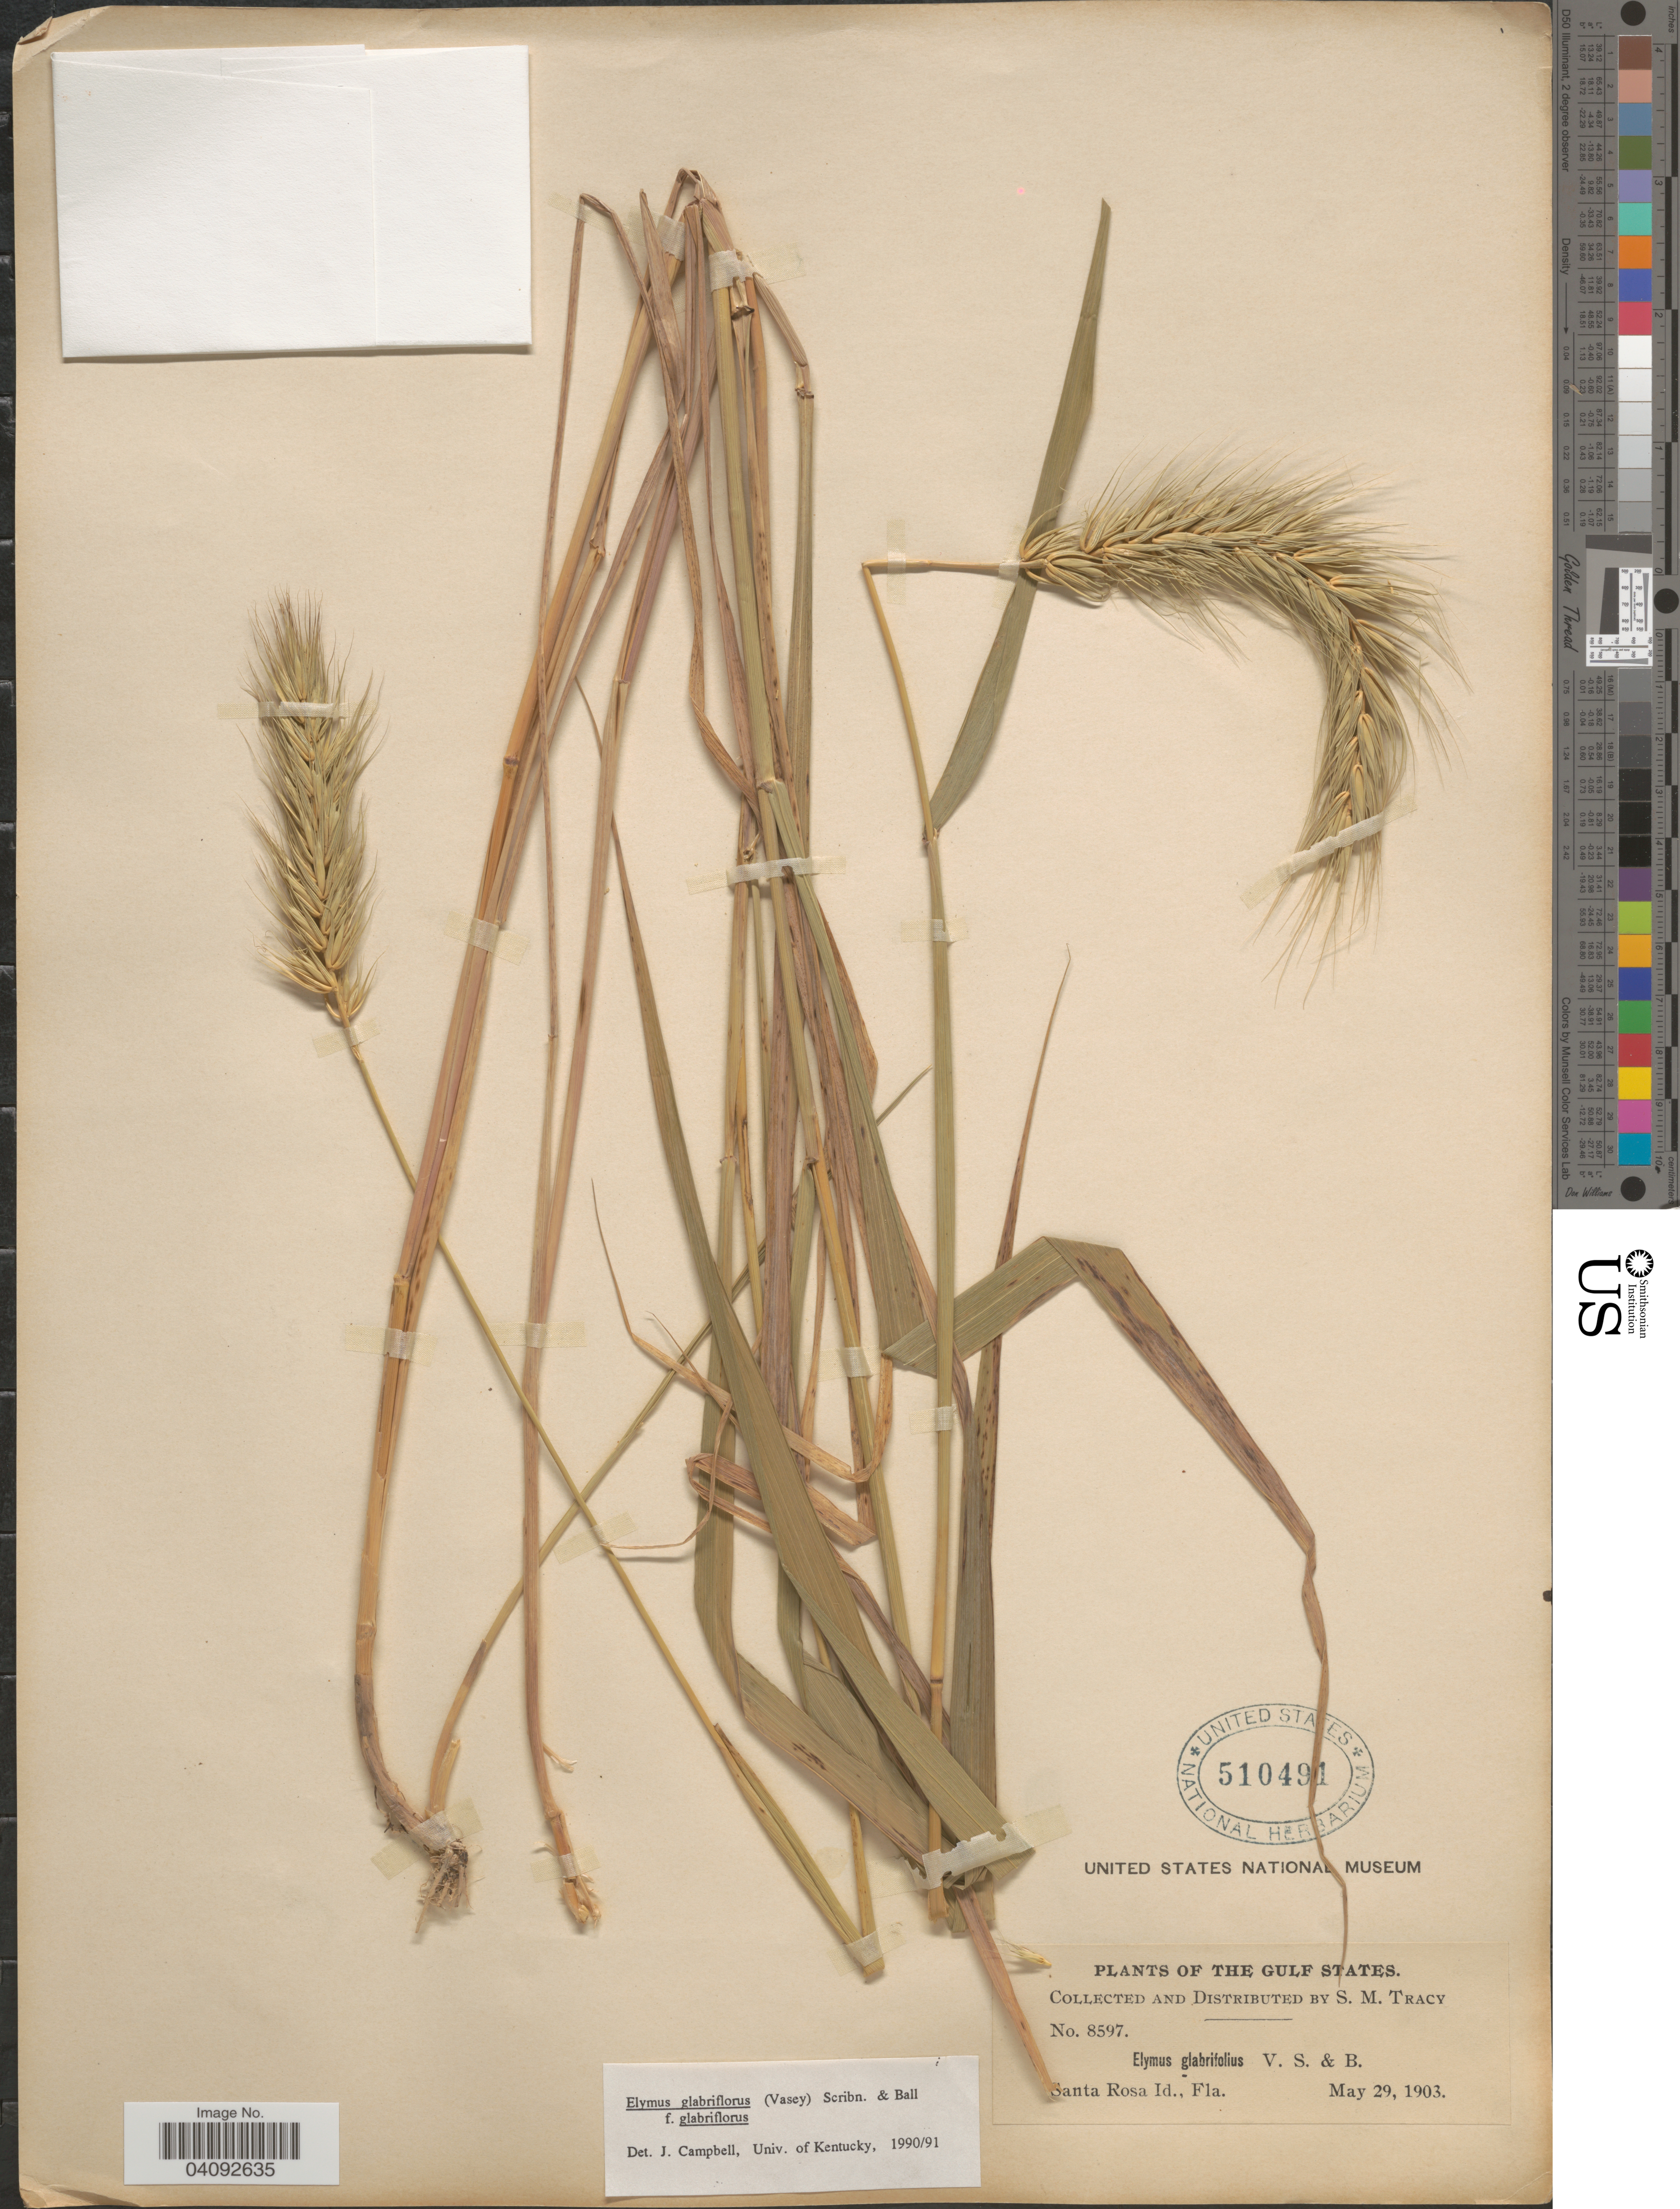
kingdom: Plantae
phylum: Tracheophyta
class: Liliopsida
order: Poales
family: Poaceae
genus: Elymus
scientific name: Elymus glabriflorus var. glabriflorus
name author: (Vasey ex L.H. Dewey) Scribn. & C.R. Ball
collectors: S. M. Tracy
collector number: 8597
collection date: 1903-05-29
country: United States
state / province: Florida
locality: The Gulf States. Santa Rosa Id.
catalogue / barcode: US 510491